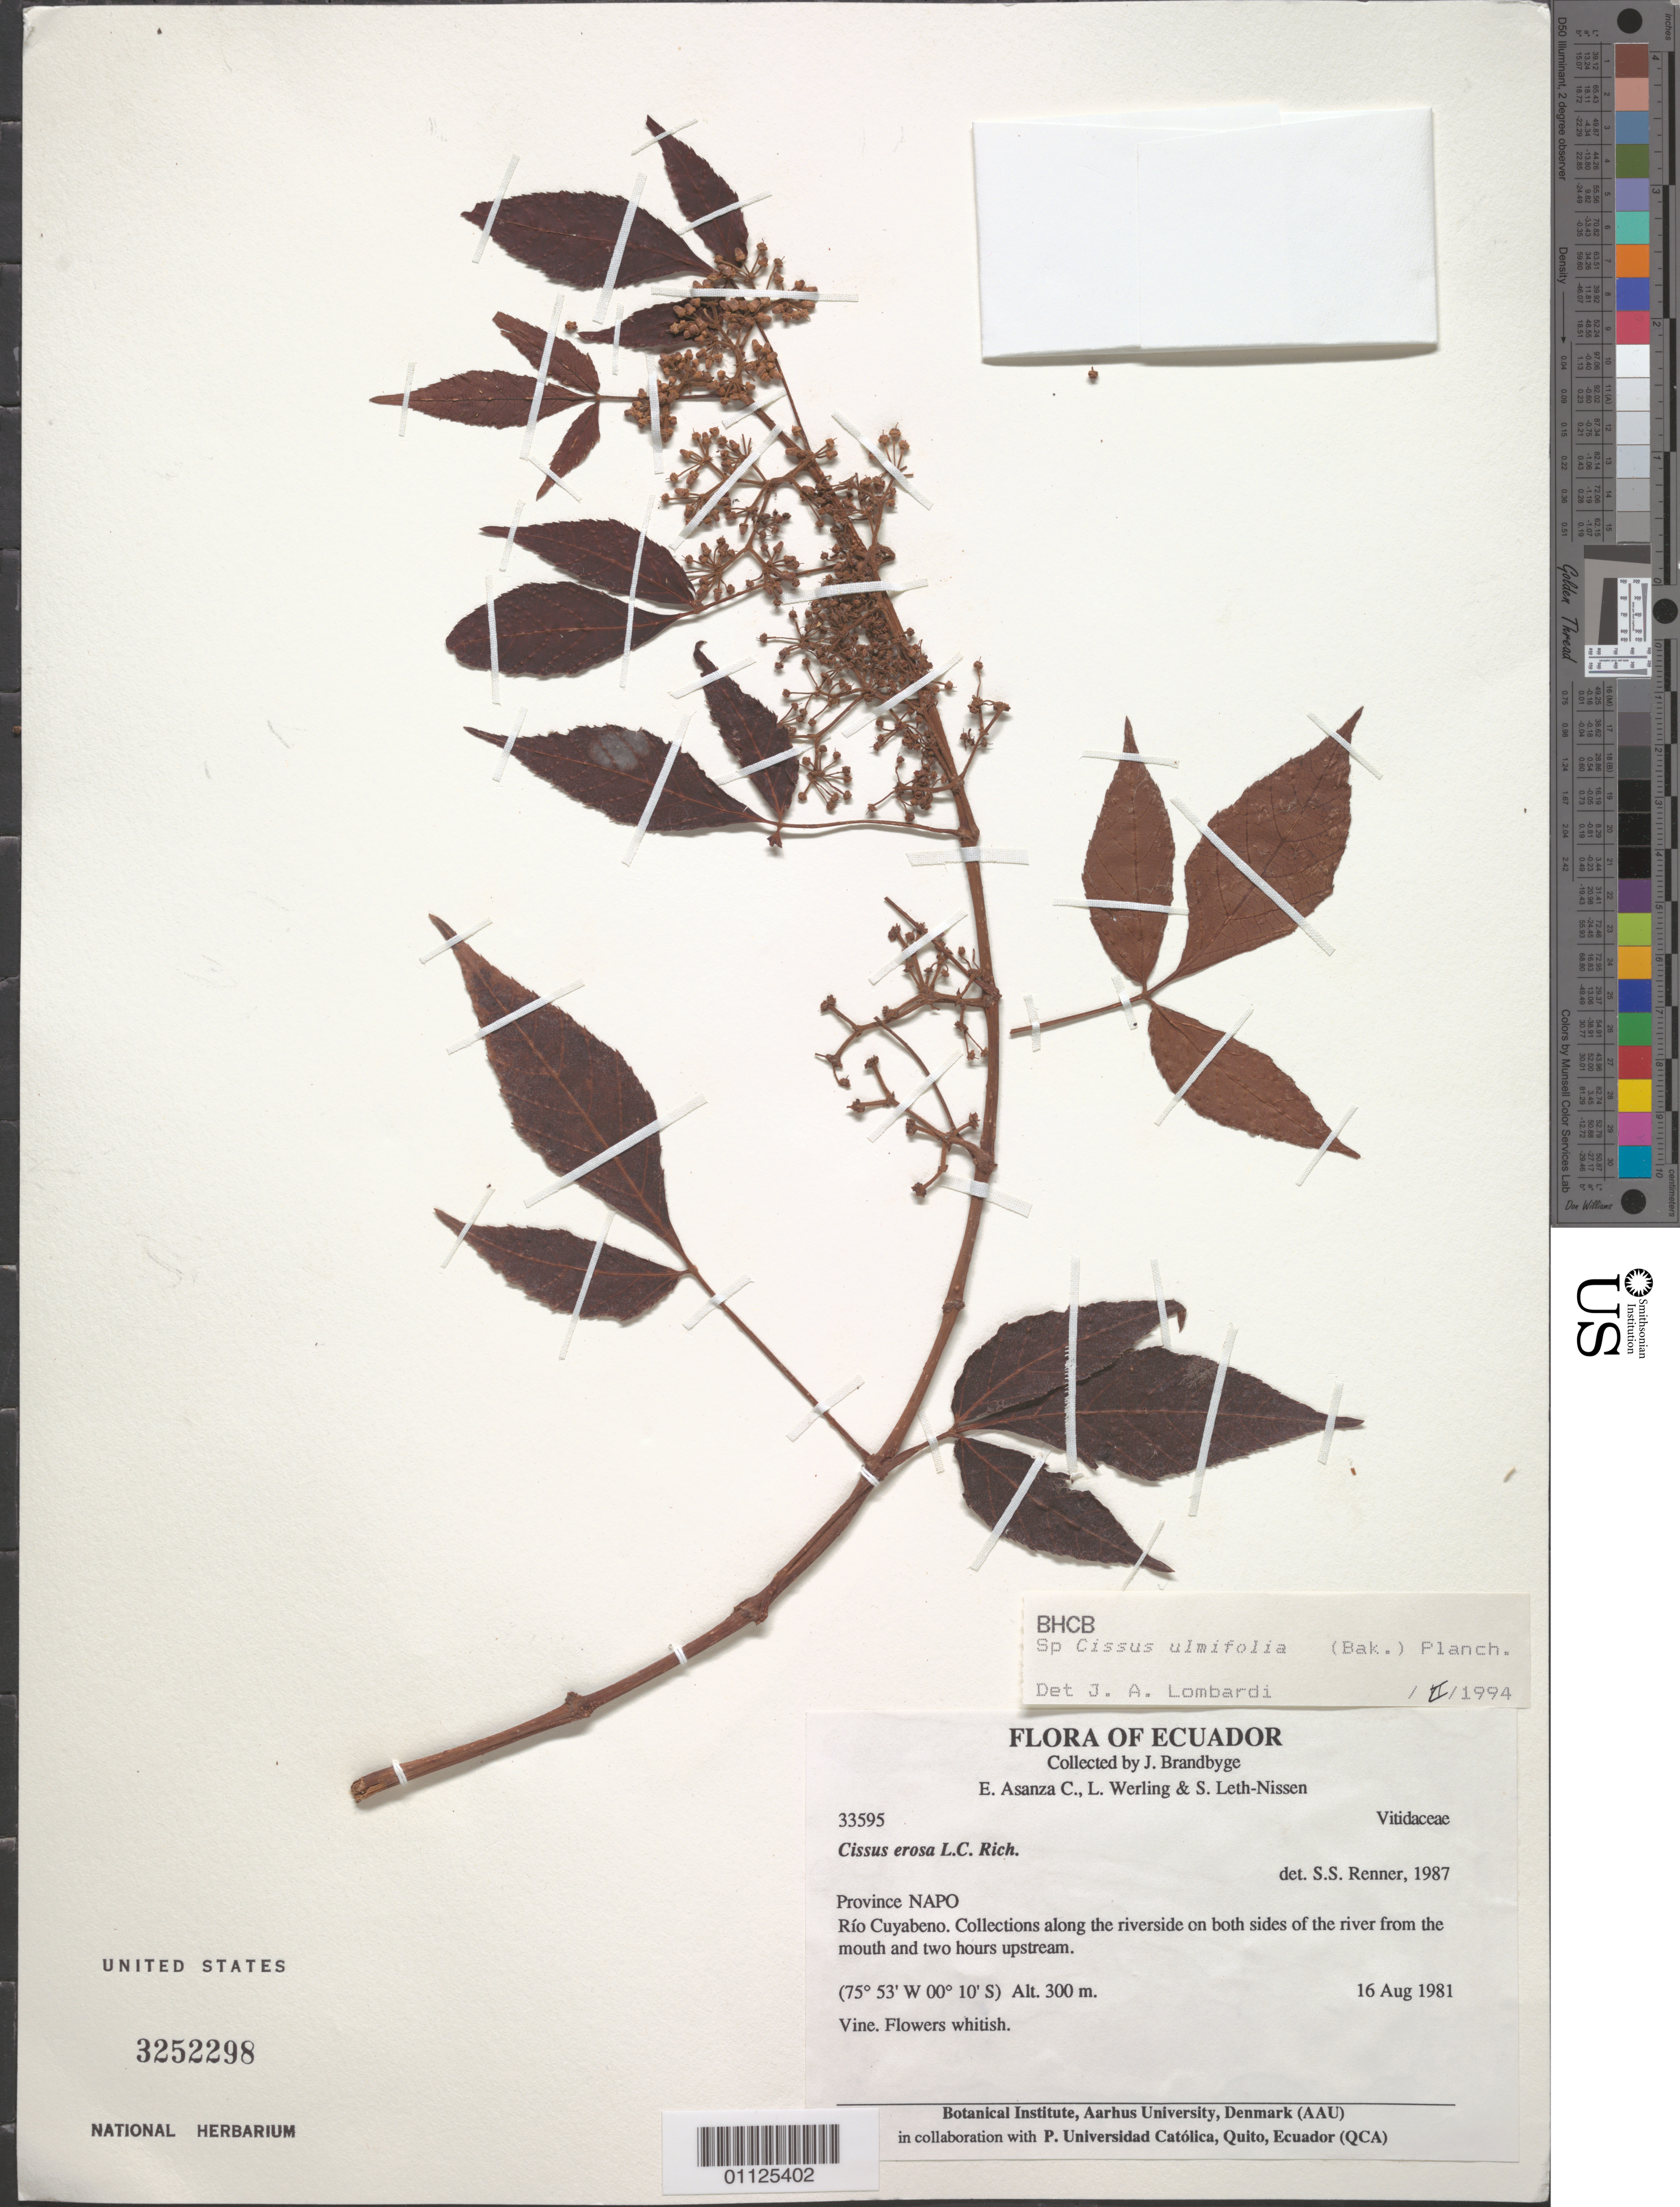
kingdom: Plantae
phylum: Tracheophyta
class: Magnoliopsida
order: Vitales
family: Vitaceae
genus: Cissus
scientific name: Cissus ulmifolia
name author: (Baker) Planch.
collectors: J. Brandbyge, E. Asanza C., L. Werling & S. Leth-Nissen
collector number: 33595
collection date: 1981-08-16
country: Ecuador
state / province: Napo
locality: Rio Cuyabeno.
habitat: Along the riverside on both sides of the river from the mouth. Vine.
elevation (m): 300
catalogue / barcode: US 3252298